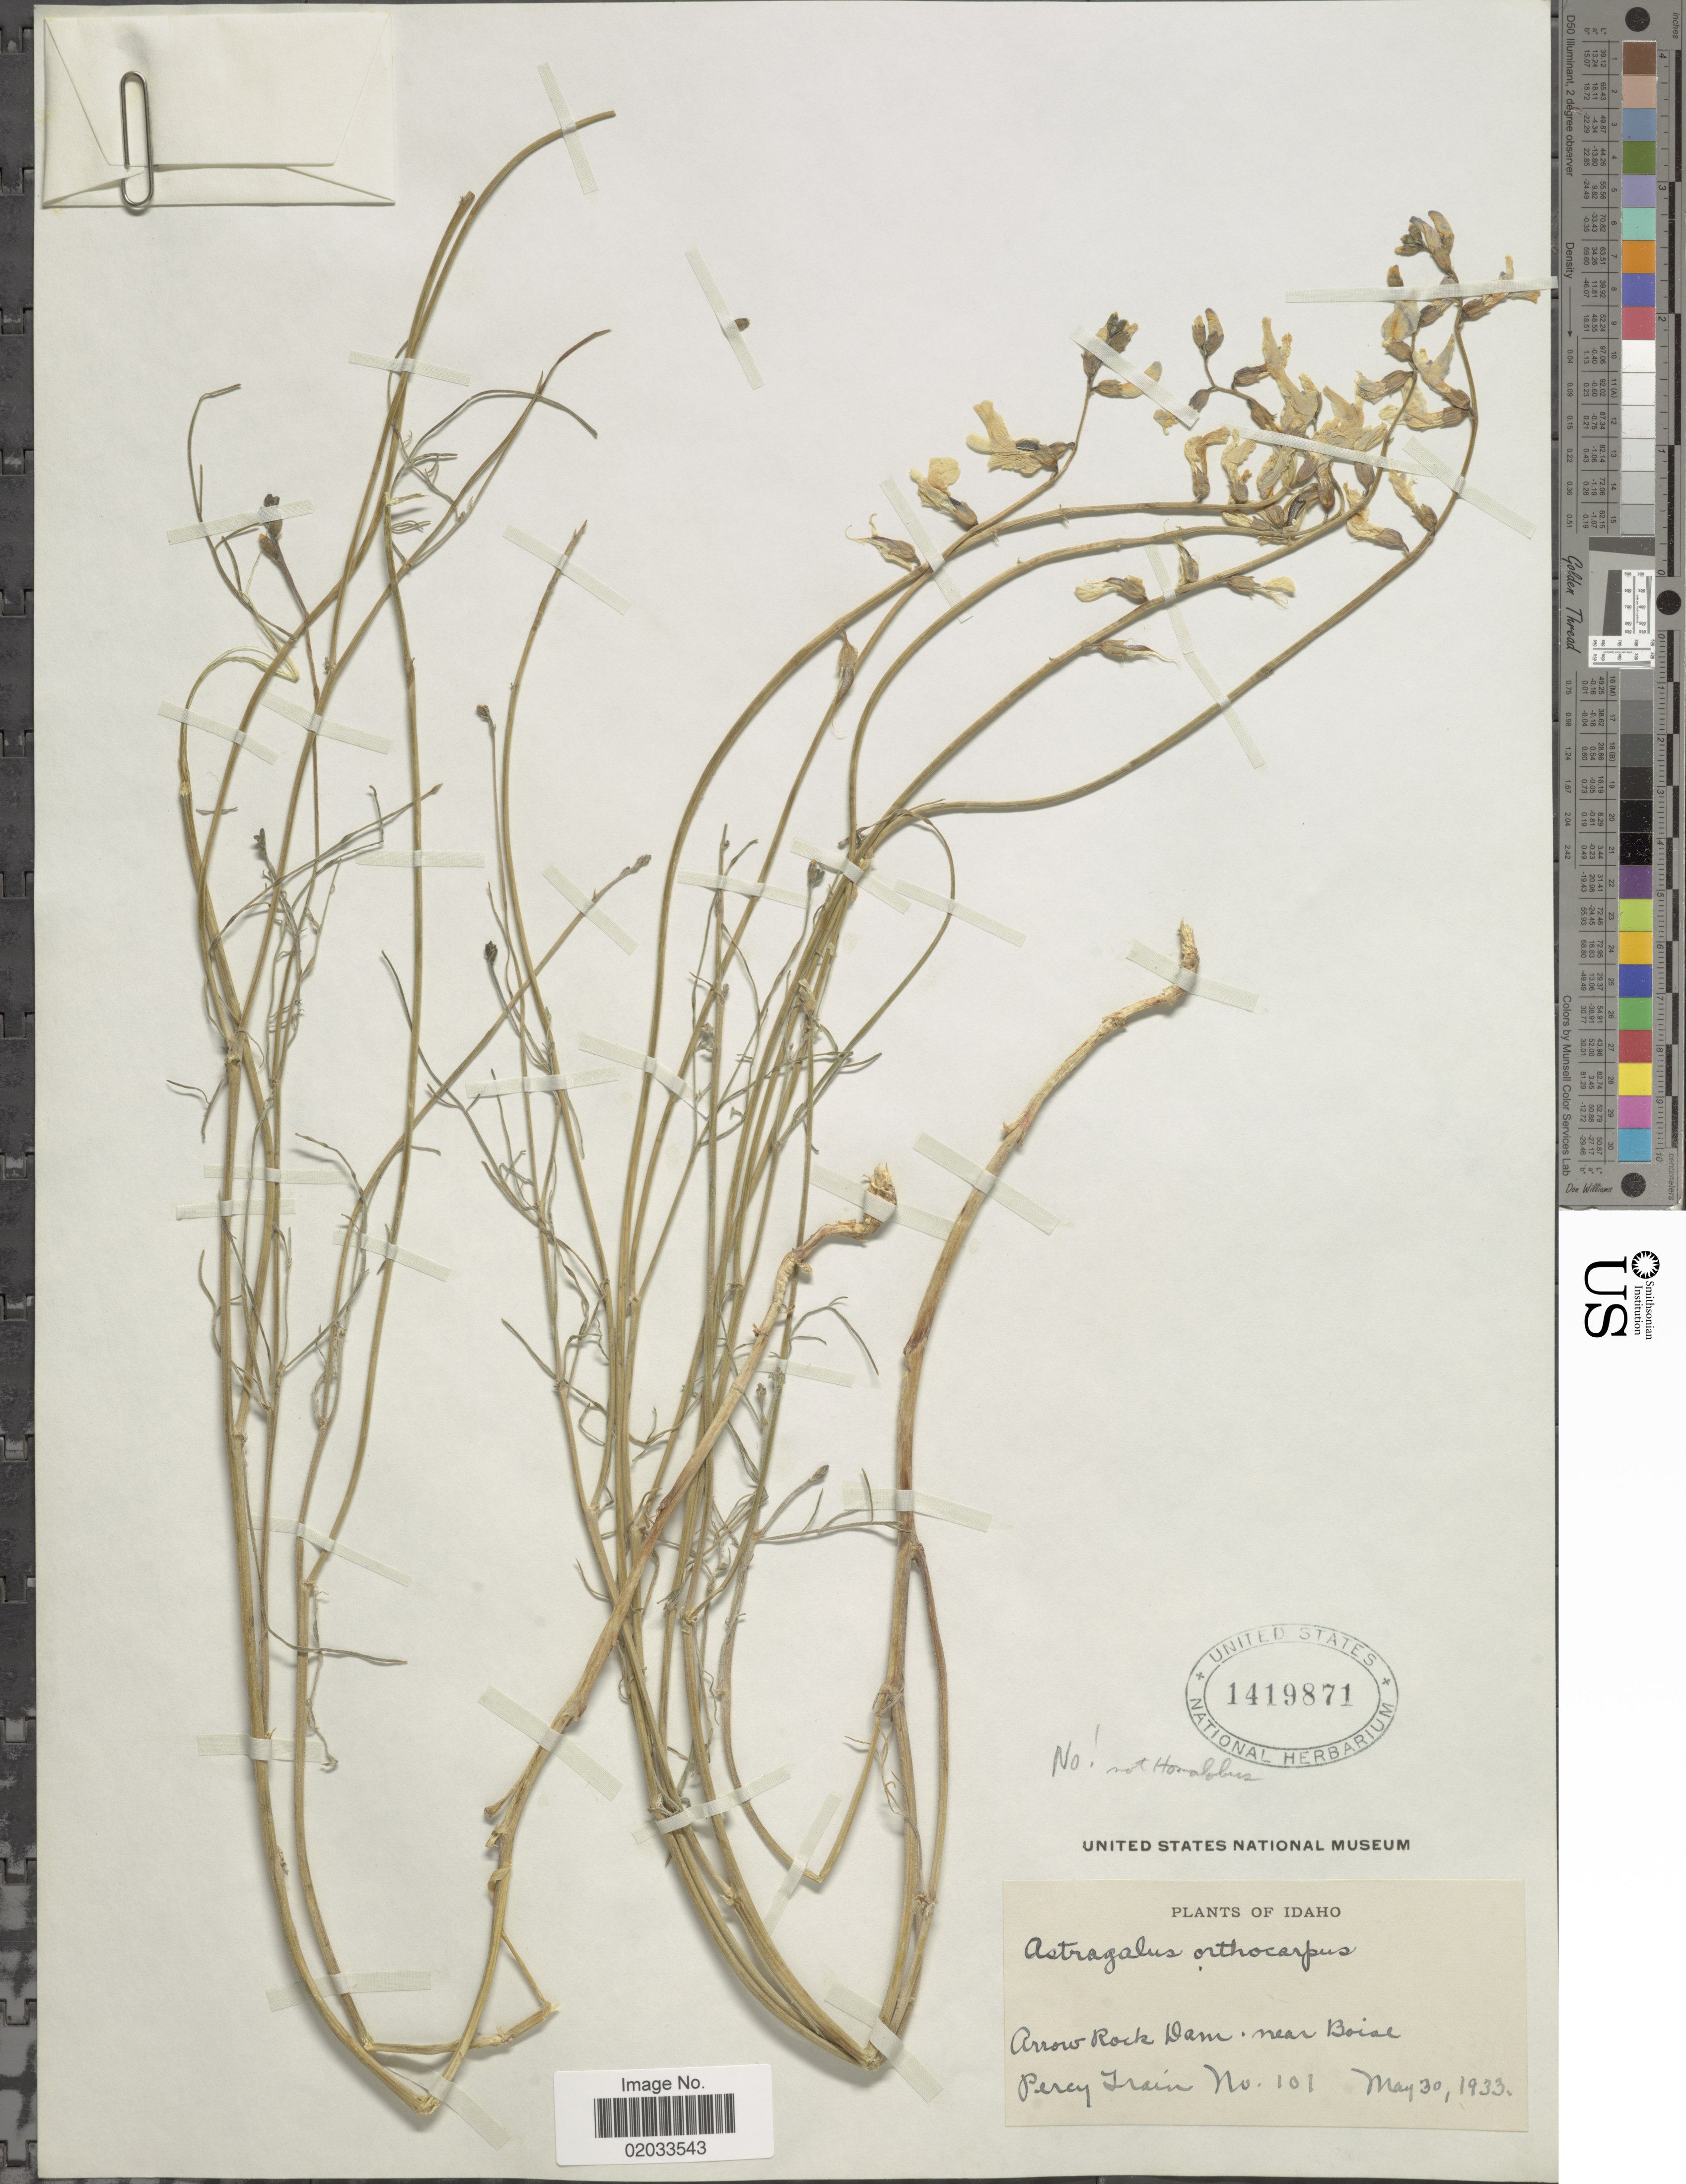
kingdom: Plantae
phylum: Tracheophyta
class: Magnoliopsida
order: Fabales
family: Fabaceae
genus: Astragalus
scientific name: Astragalus orthocarpus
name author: I.M. Johnst.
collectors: P. Train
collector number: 101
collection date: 1933-05-30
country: United States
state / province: Idaho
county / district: Boise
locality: Arrow Rock Dam, near Boise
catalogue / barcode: US 1419871